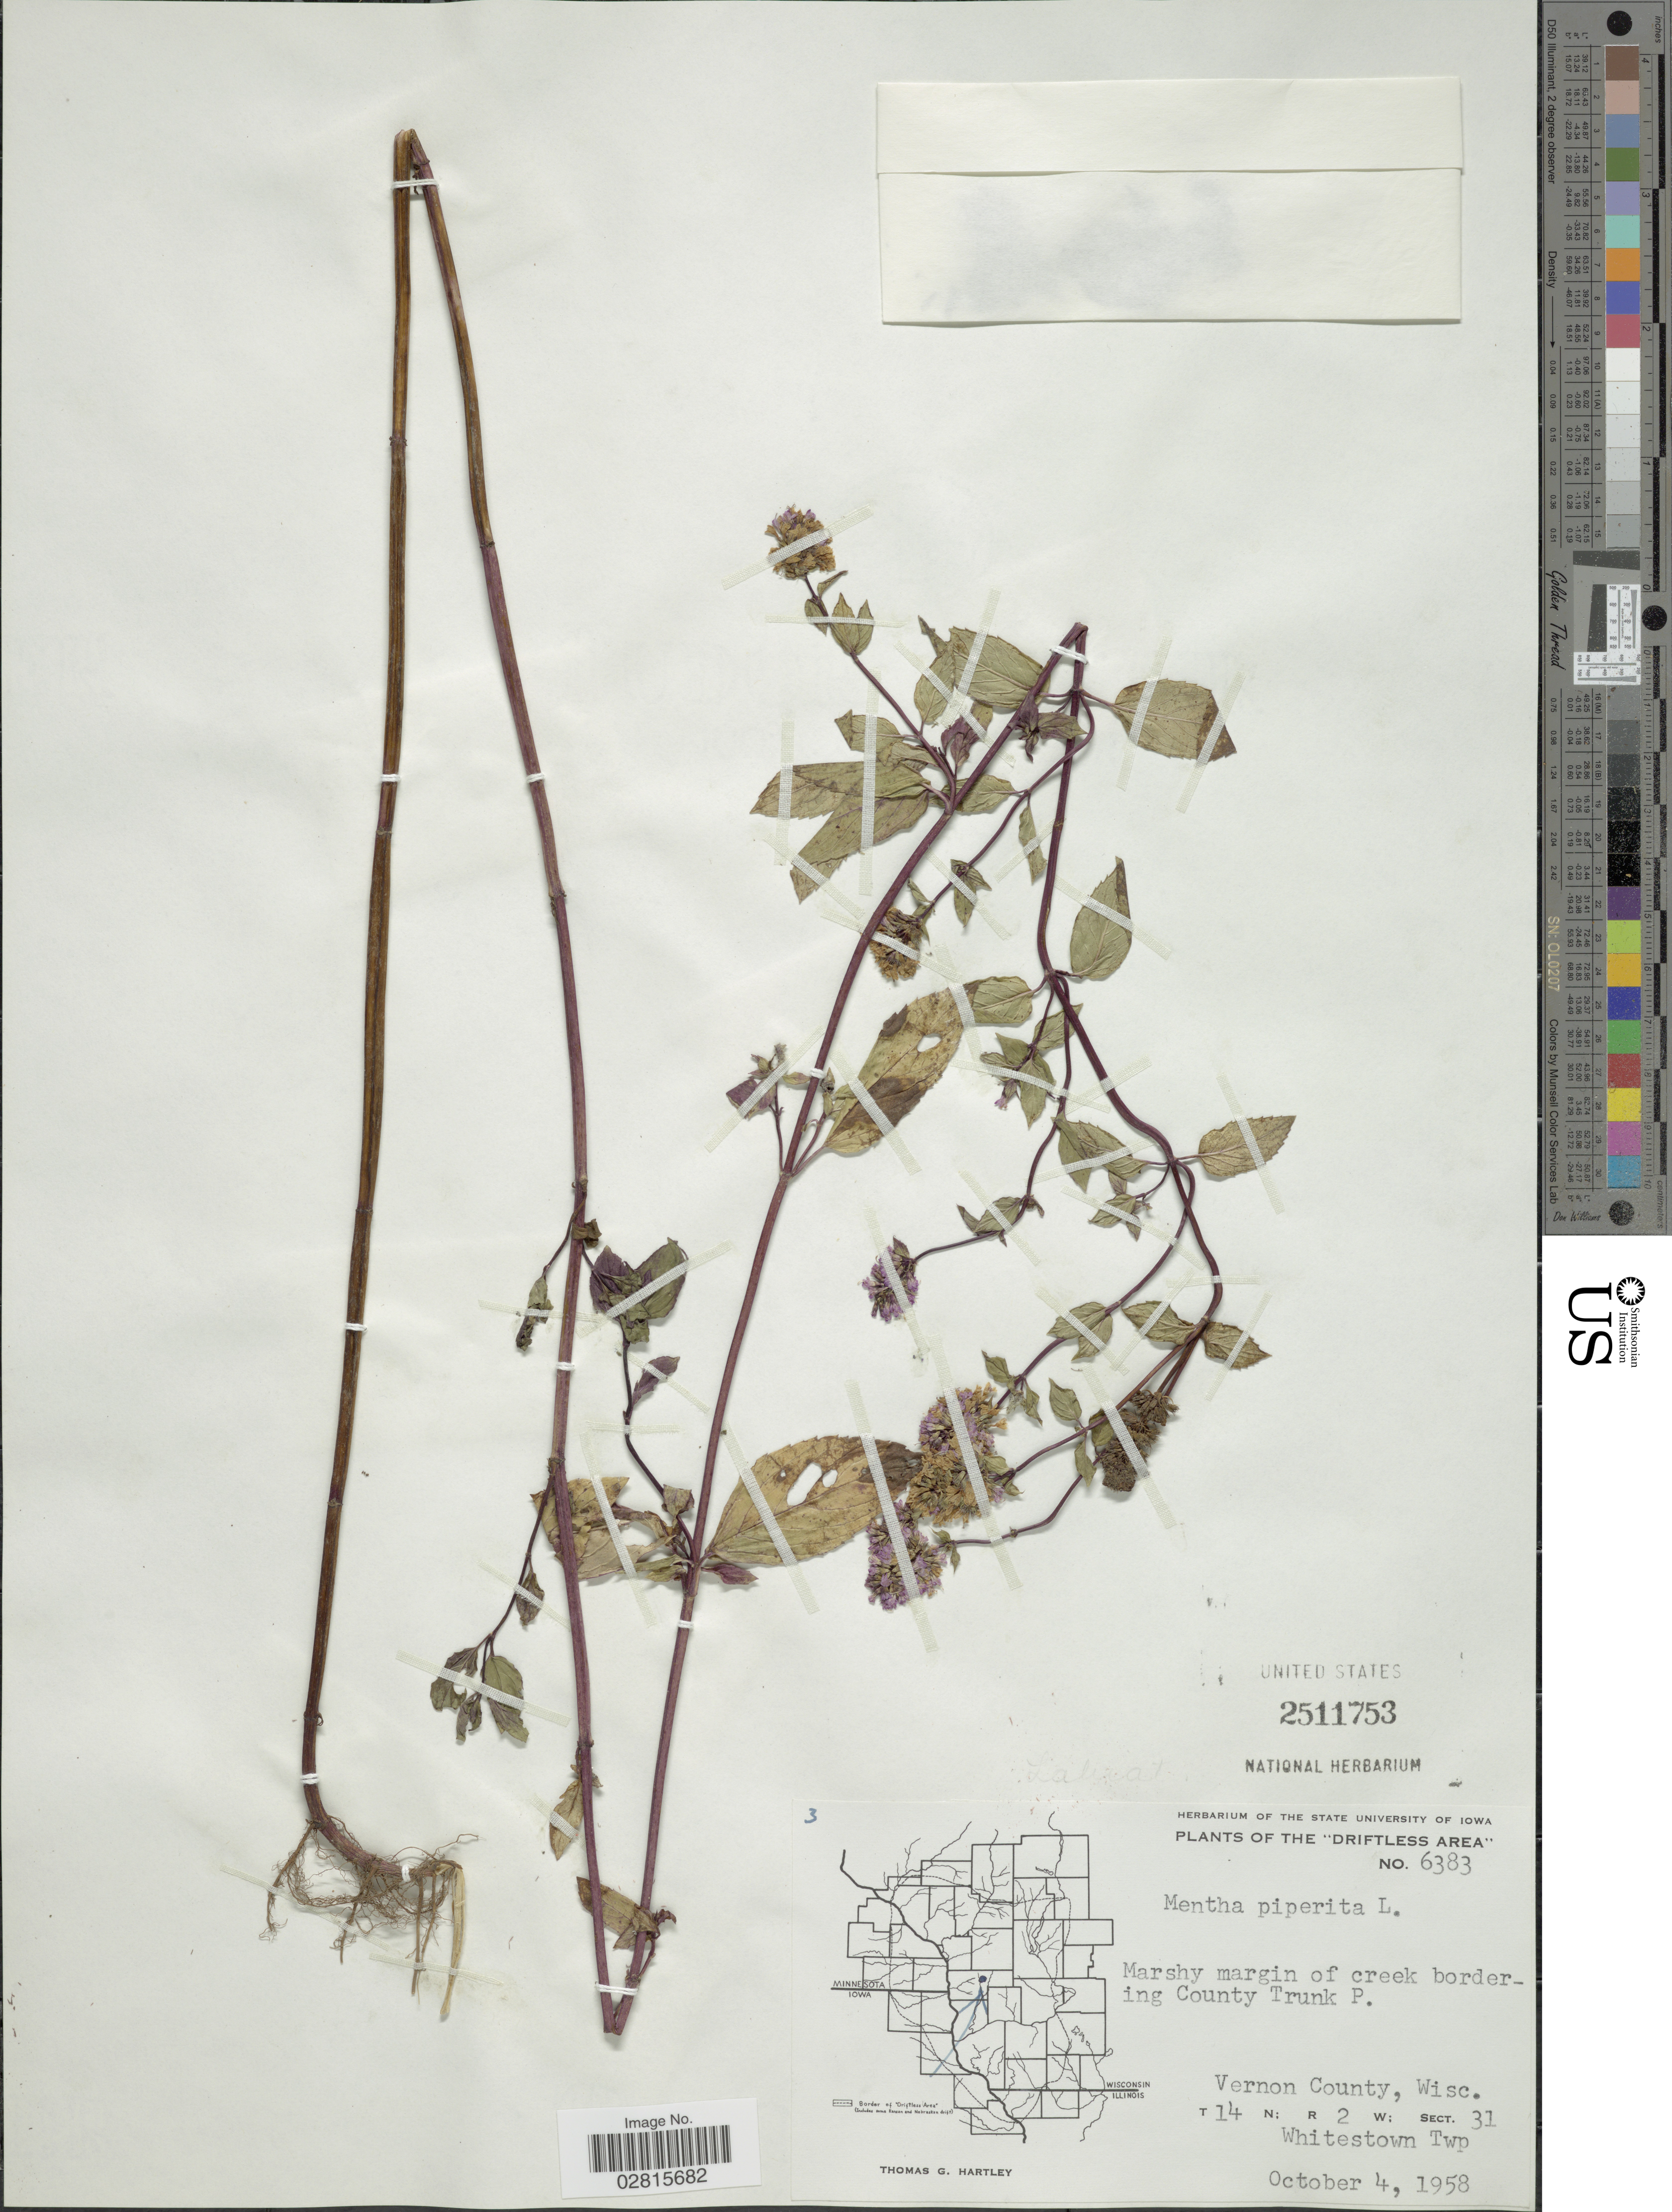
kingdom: Plantae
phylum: Tracheophyta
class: Magnoliopsida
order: Lamiales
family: Lamiaceae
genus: Mentha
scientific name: Mentha x piperita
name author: L.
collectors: T. G. Hartley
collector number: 6383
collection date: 1958-10-04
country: United States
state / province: Wisconsin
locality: The "Driftless Area", margin of creek bordering County Trunk P., Vernon County, Wisc., T14N: R2W: Sect. 31, Whitestown Twp.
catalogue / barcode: US 2511753